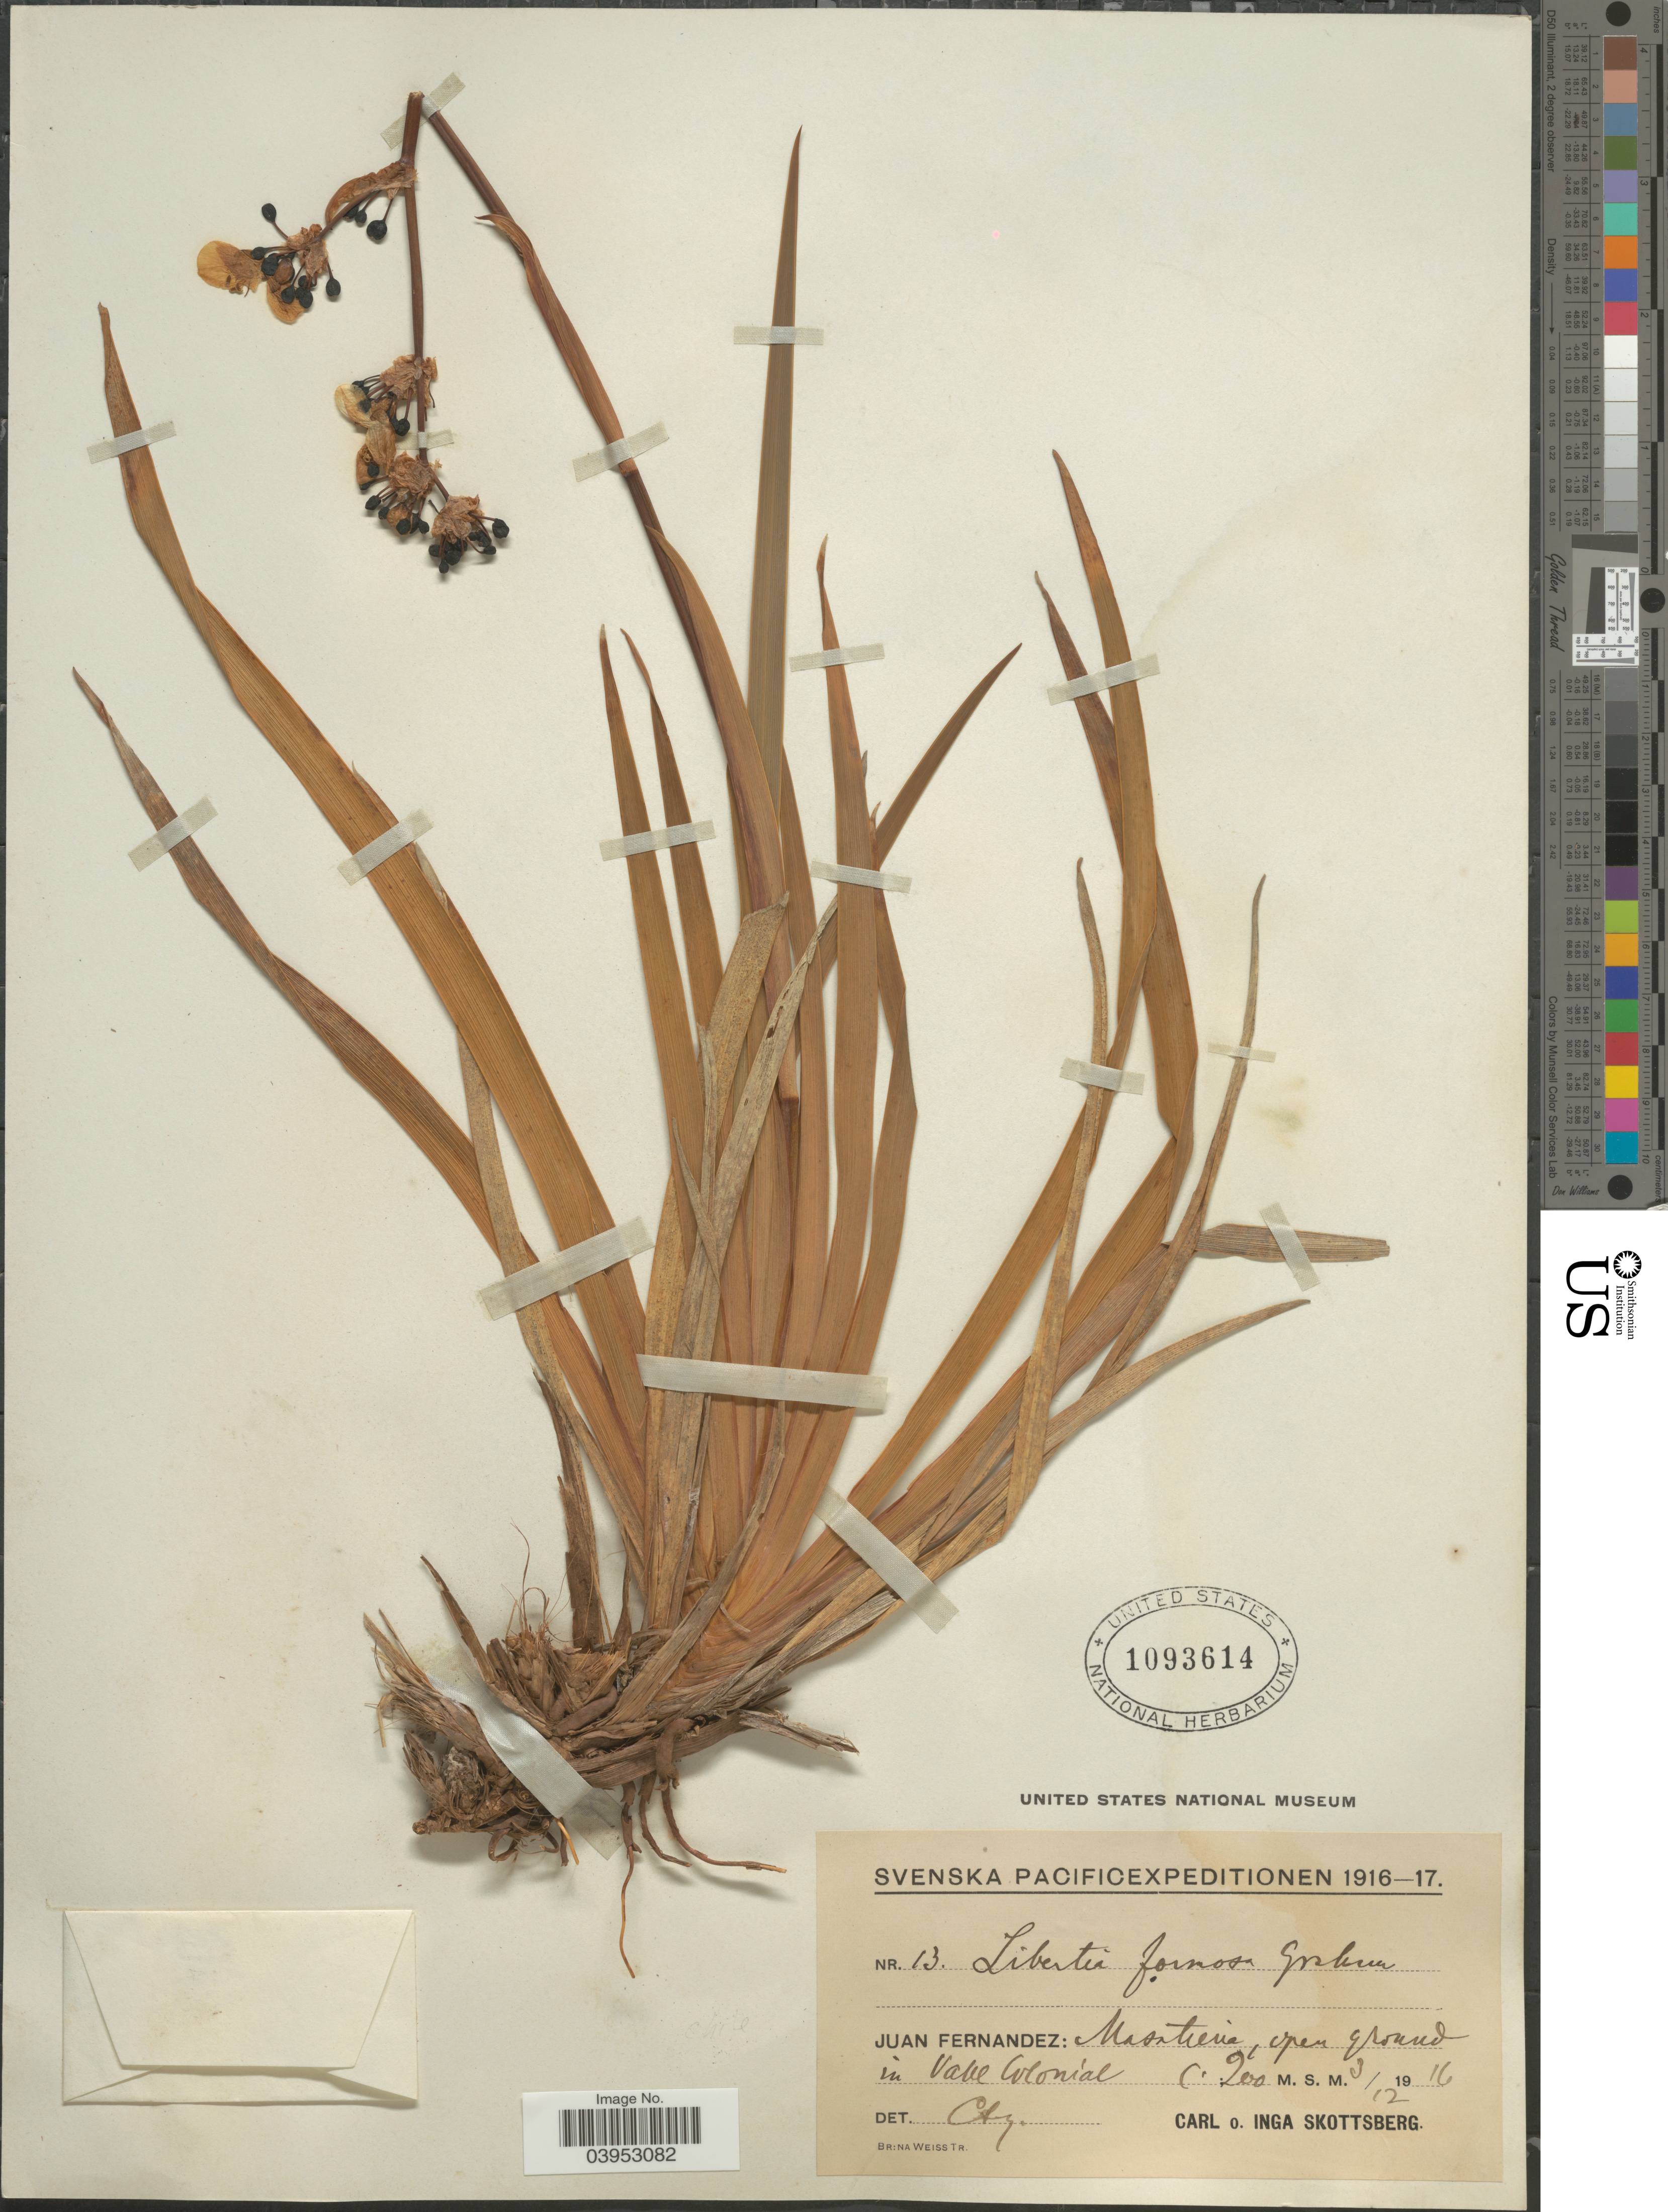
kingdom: Plantae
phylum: Tracheophyta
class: Liliopsida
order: Asparagales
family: Iridaceae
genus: Libertia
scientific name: Libertia chilensis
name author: (Molina) Gunckel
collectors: C. Skottsberg & I. Skottsberg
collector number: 13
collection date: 1916-12-03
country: Chile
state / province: Valparaíso (V)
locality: Juan Fernandez: Masatierra, open ground in Valle Coloníal.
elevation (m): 200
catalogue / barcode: US 1093614